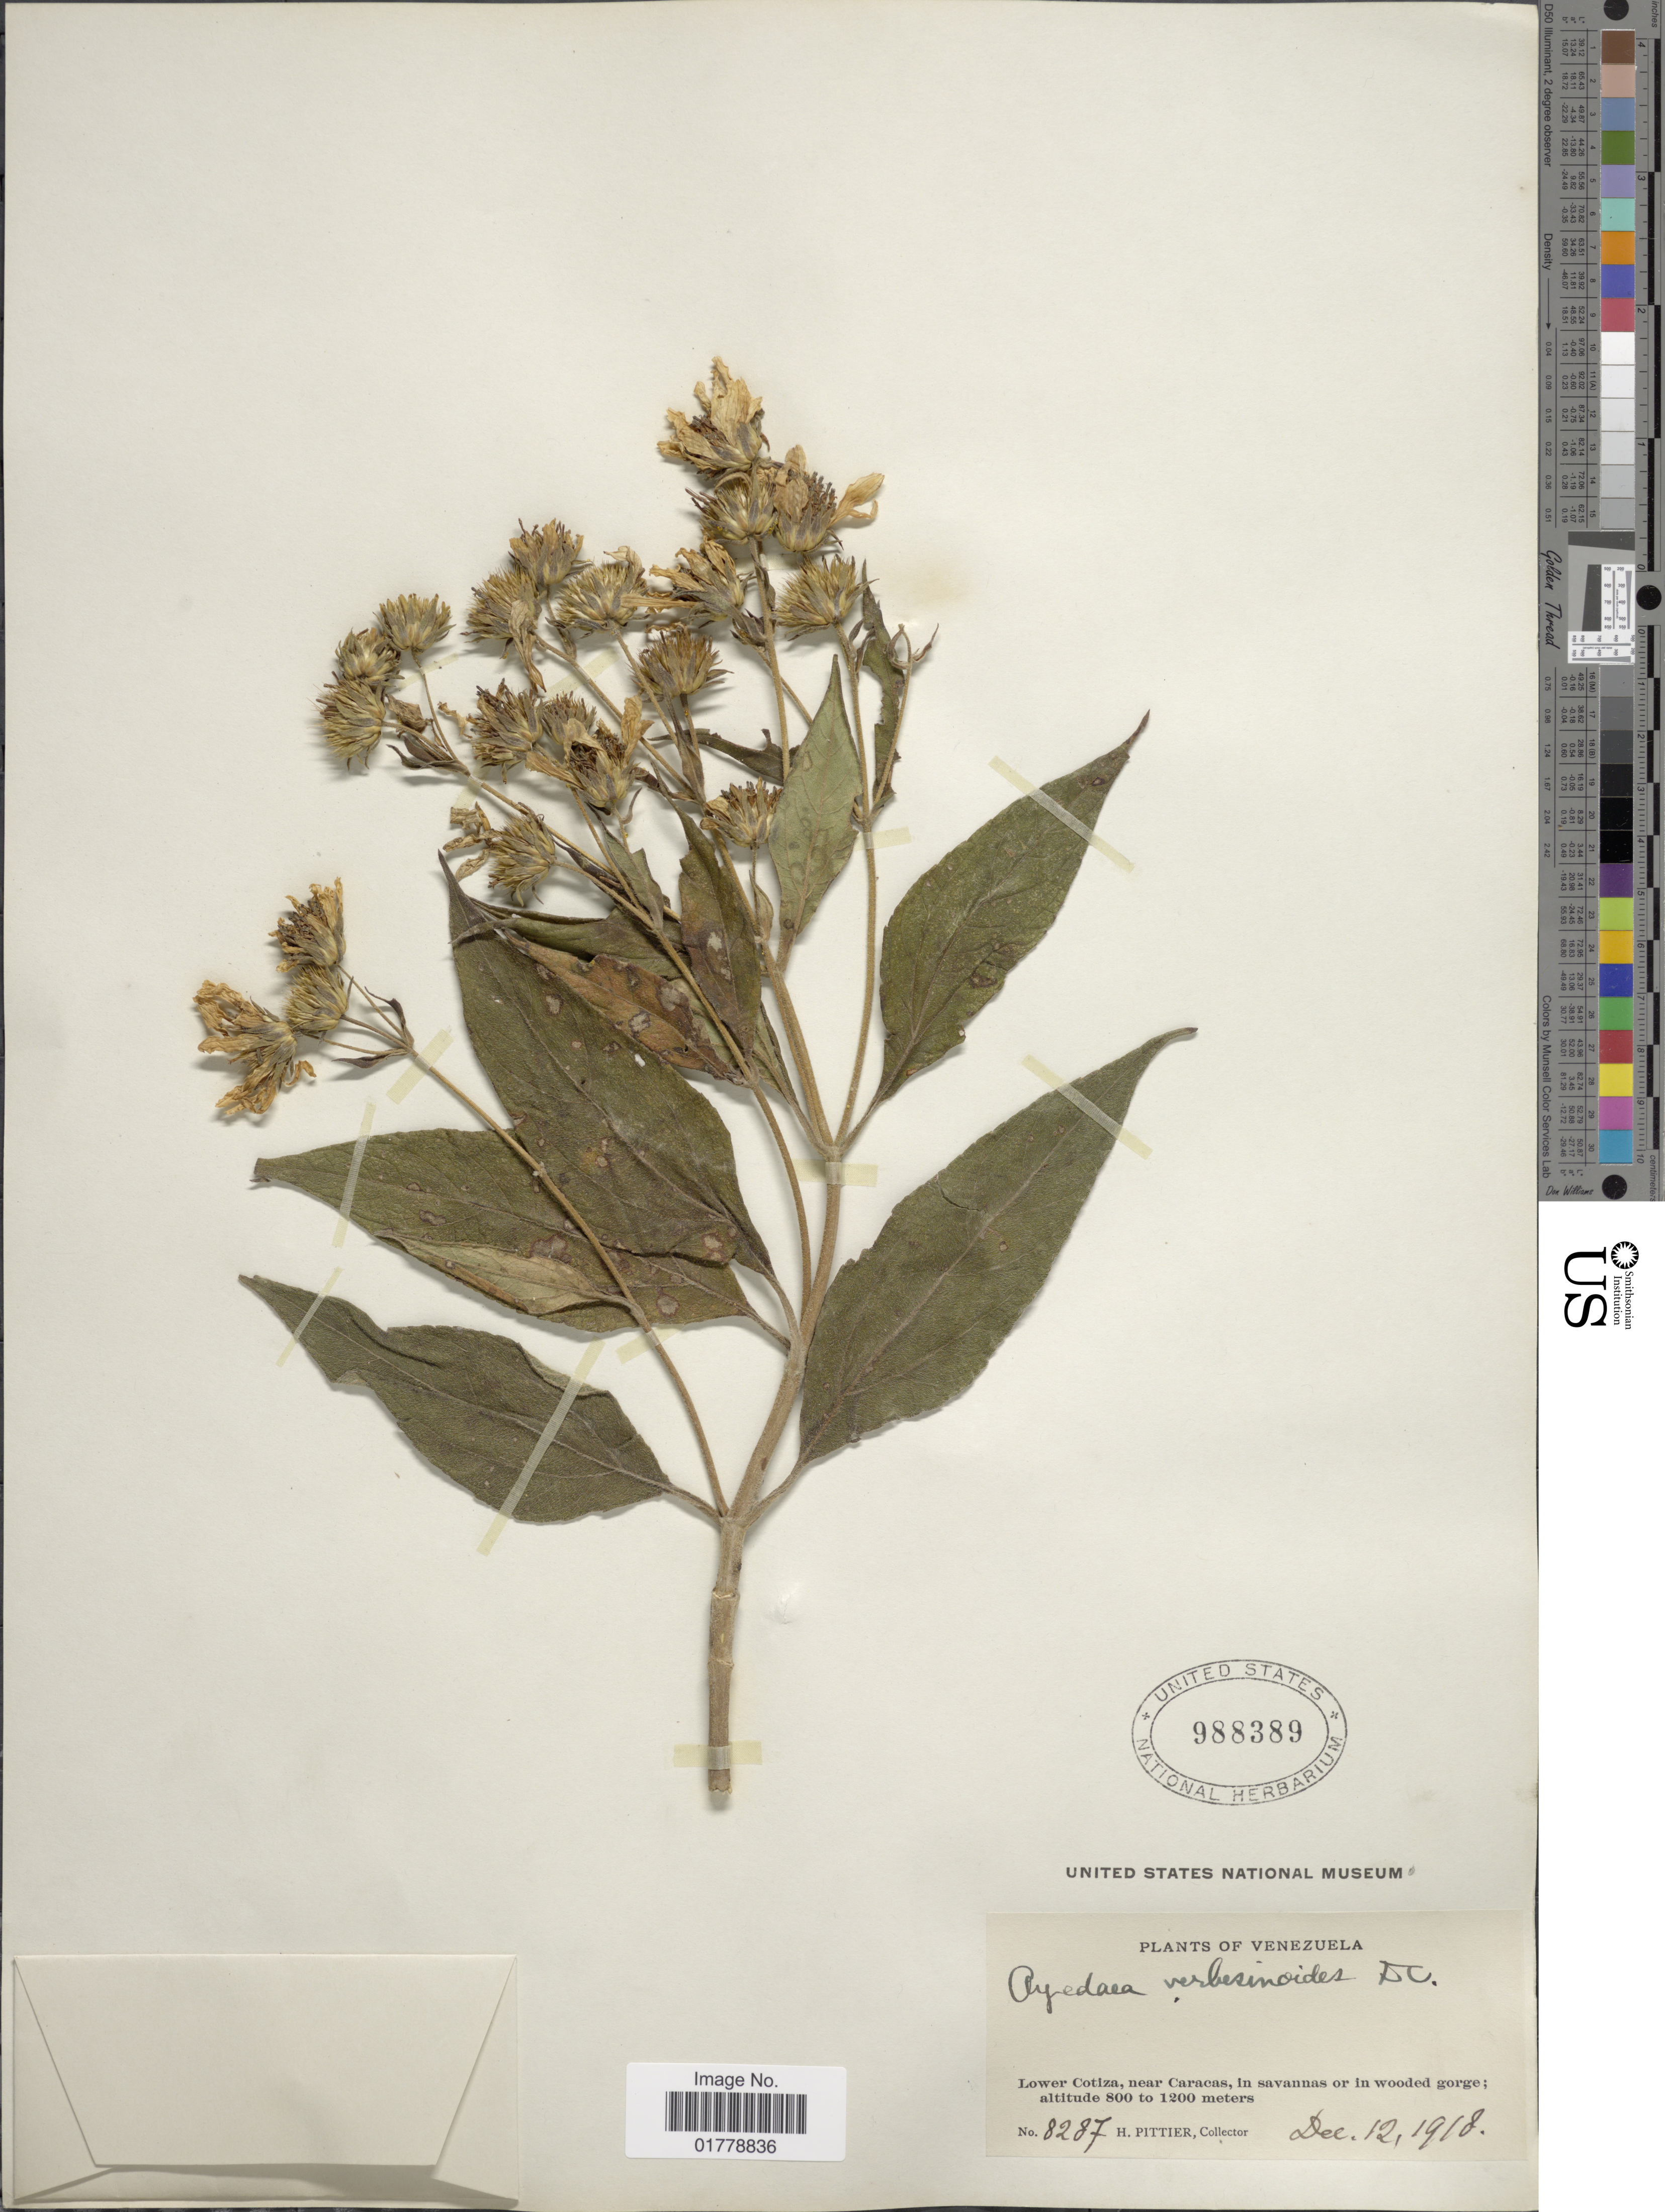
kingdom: Plantae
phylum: Tracheophyta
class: Magnoliopsida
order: Asterales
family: Asteraceae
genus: Oyedaea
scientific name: Oyedaea verbesinoides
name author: DC.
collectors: H. F. Pittier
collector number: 8287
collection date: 1991-12-12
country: Venezuela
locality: Lower Cotiza, near Caracas, in savannas or in wooded gorge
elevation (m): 800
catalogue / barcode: US 988389